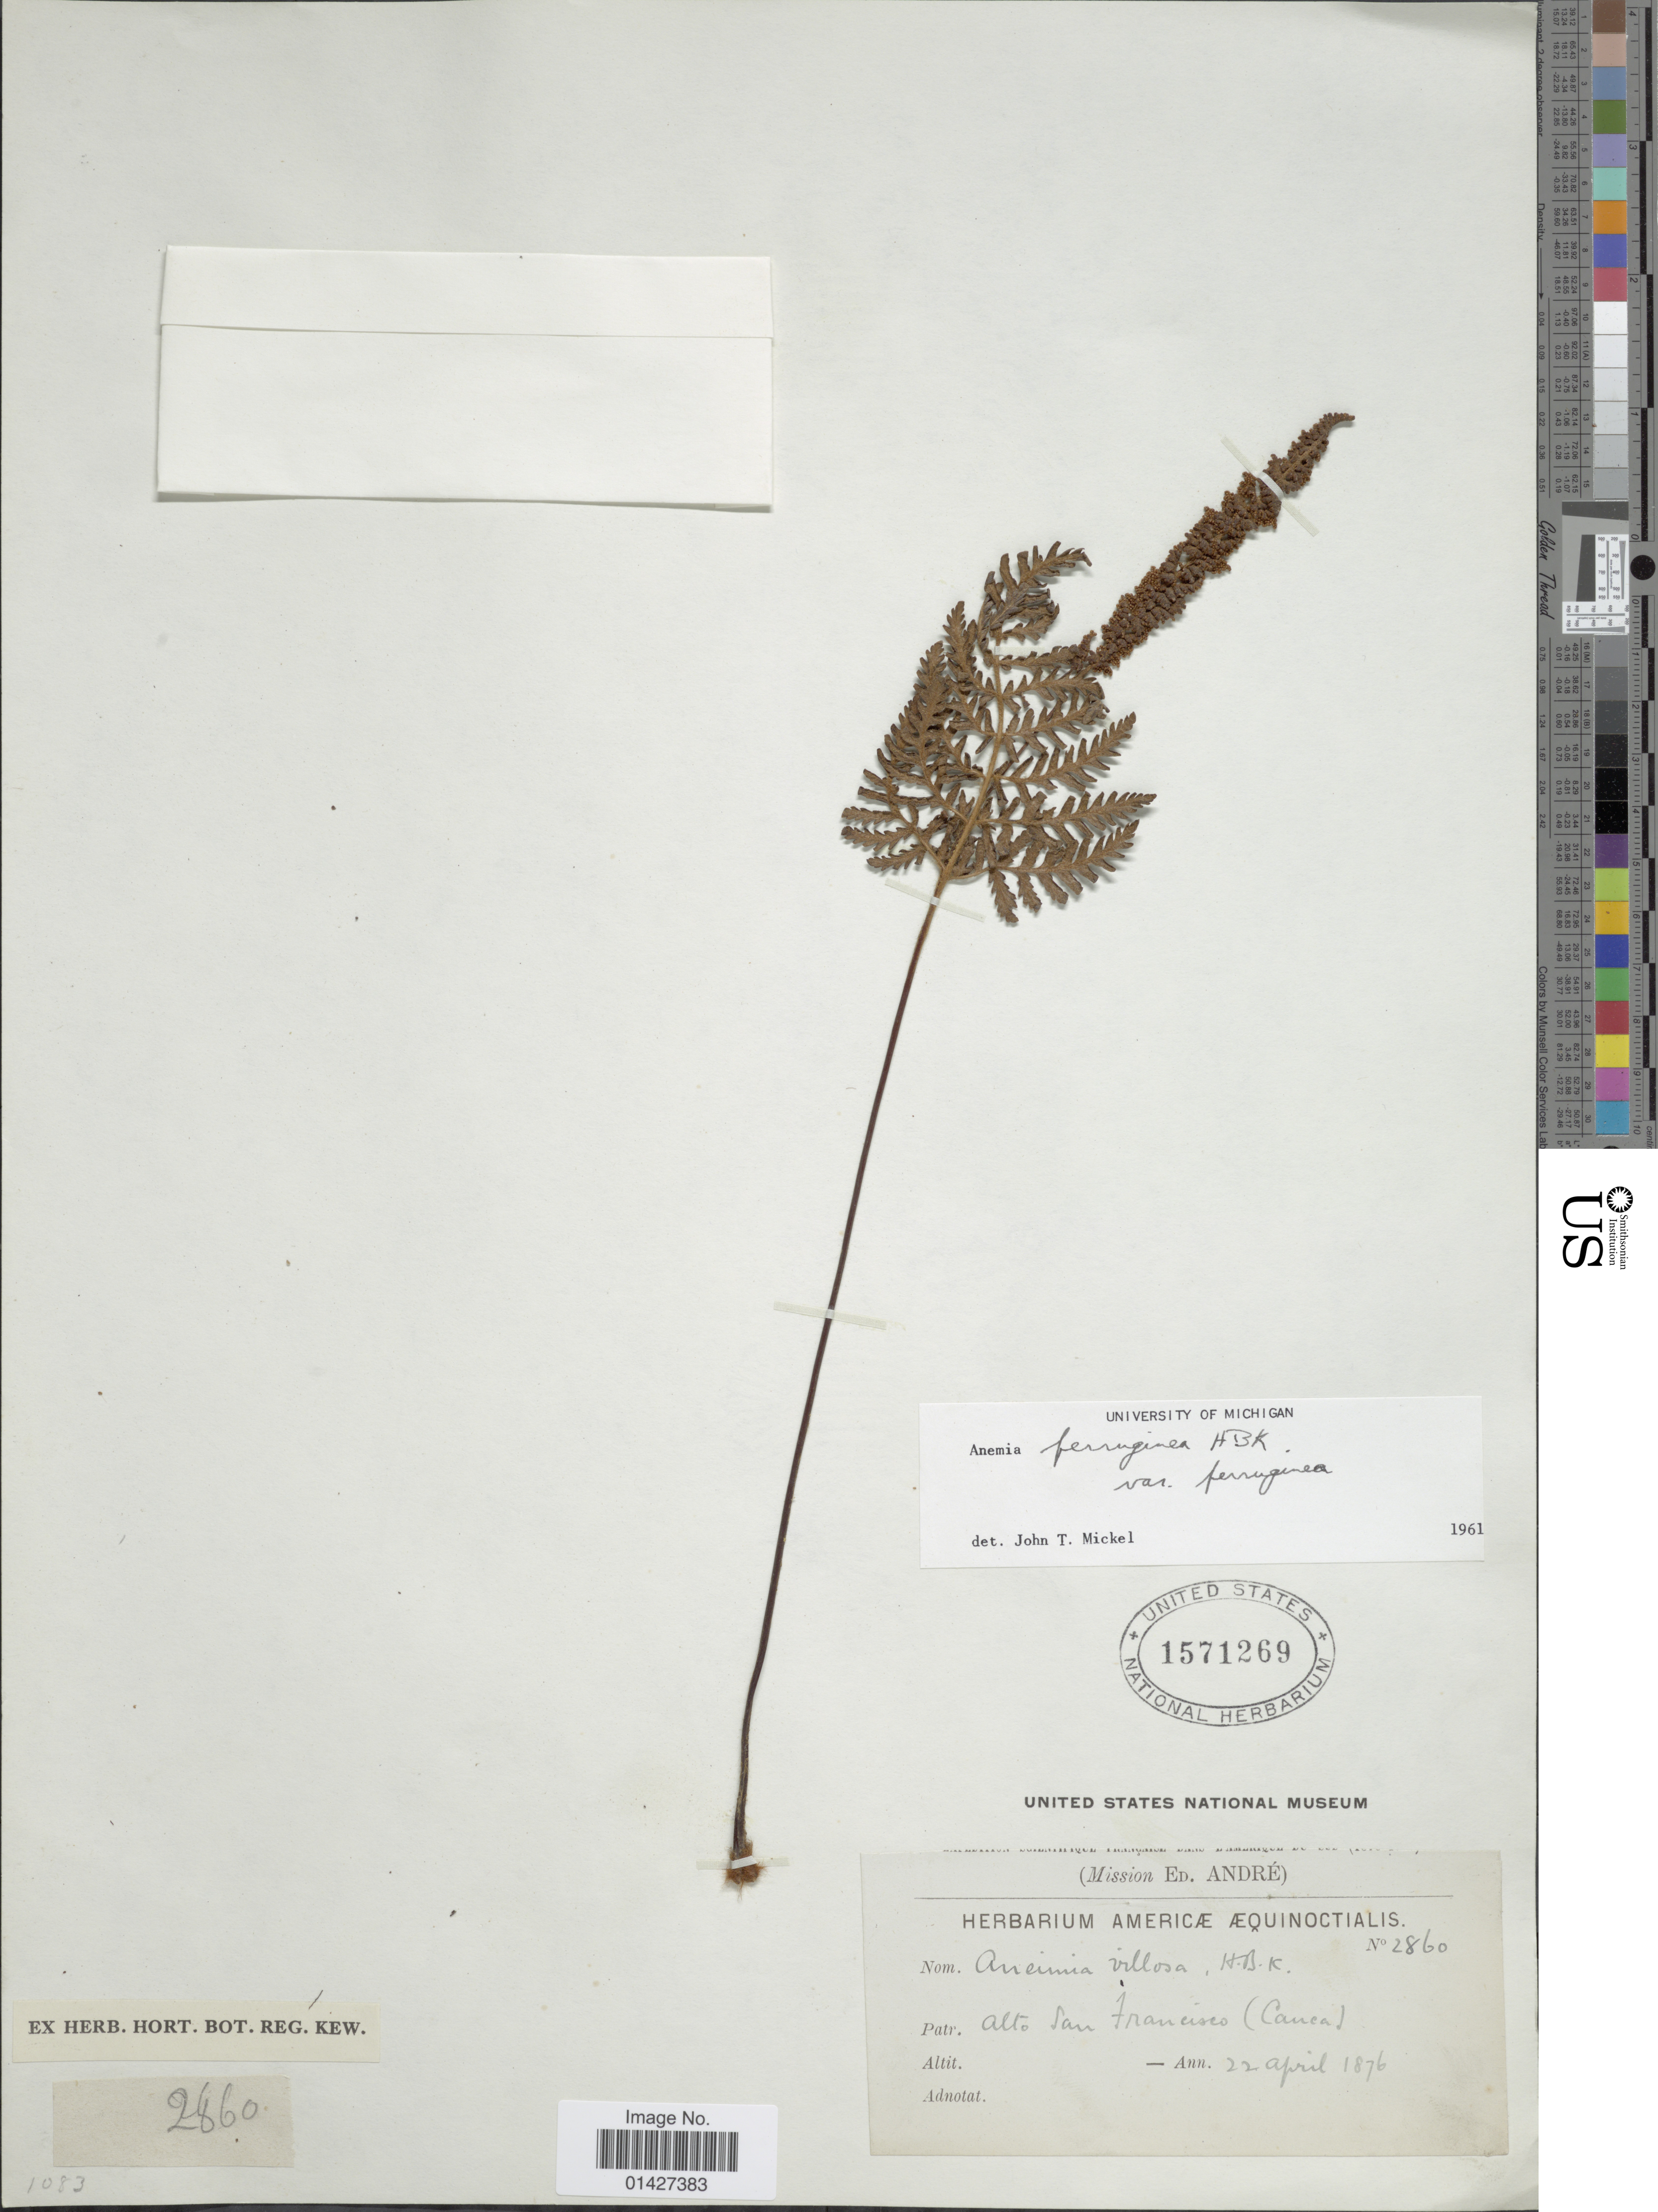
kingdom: Plantae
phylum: Tracheophyta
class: Polypodiopsida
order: Schizaeales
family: Anemiaceae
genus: Anemia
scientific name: Anemia ferruginea var. ferruginea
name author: Kunth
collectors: ex herb. Hort. Reg. Kew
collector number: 2860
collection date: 1876-04-22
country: Colombia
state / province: Cauca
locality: Alto San Francisco ( Cauca)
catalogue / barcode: US 1571269